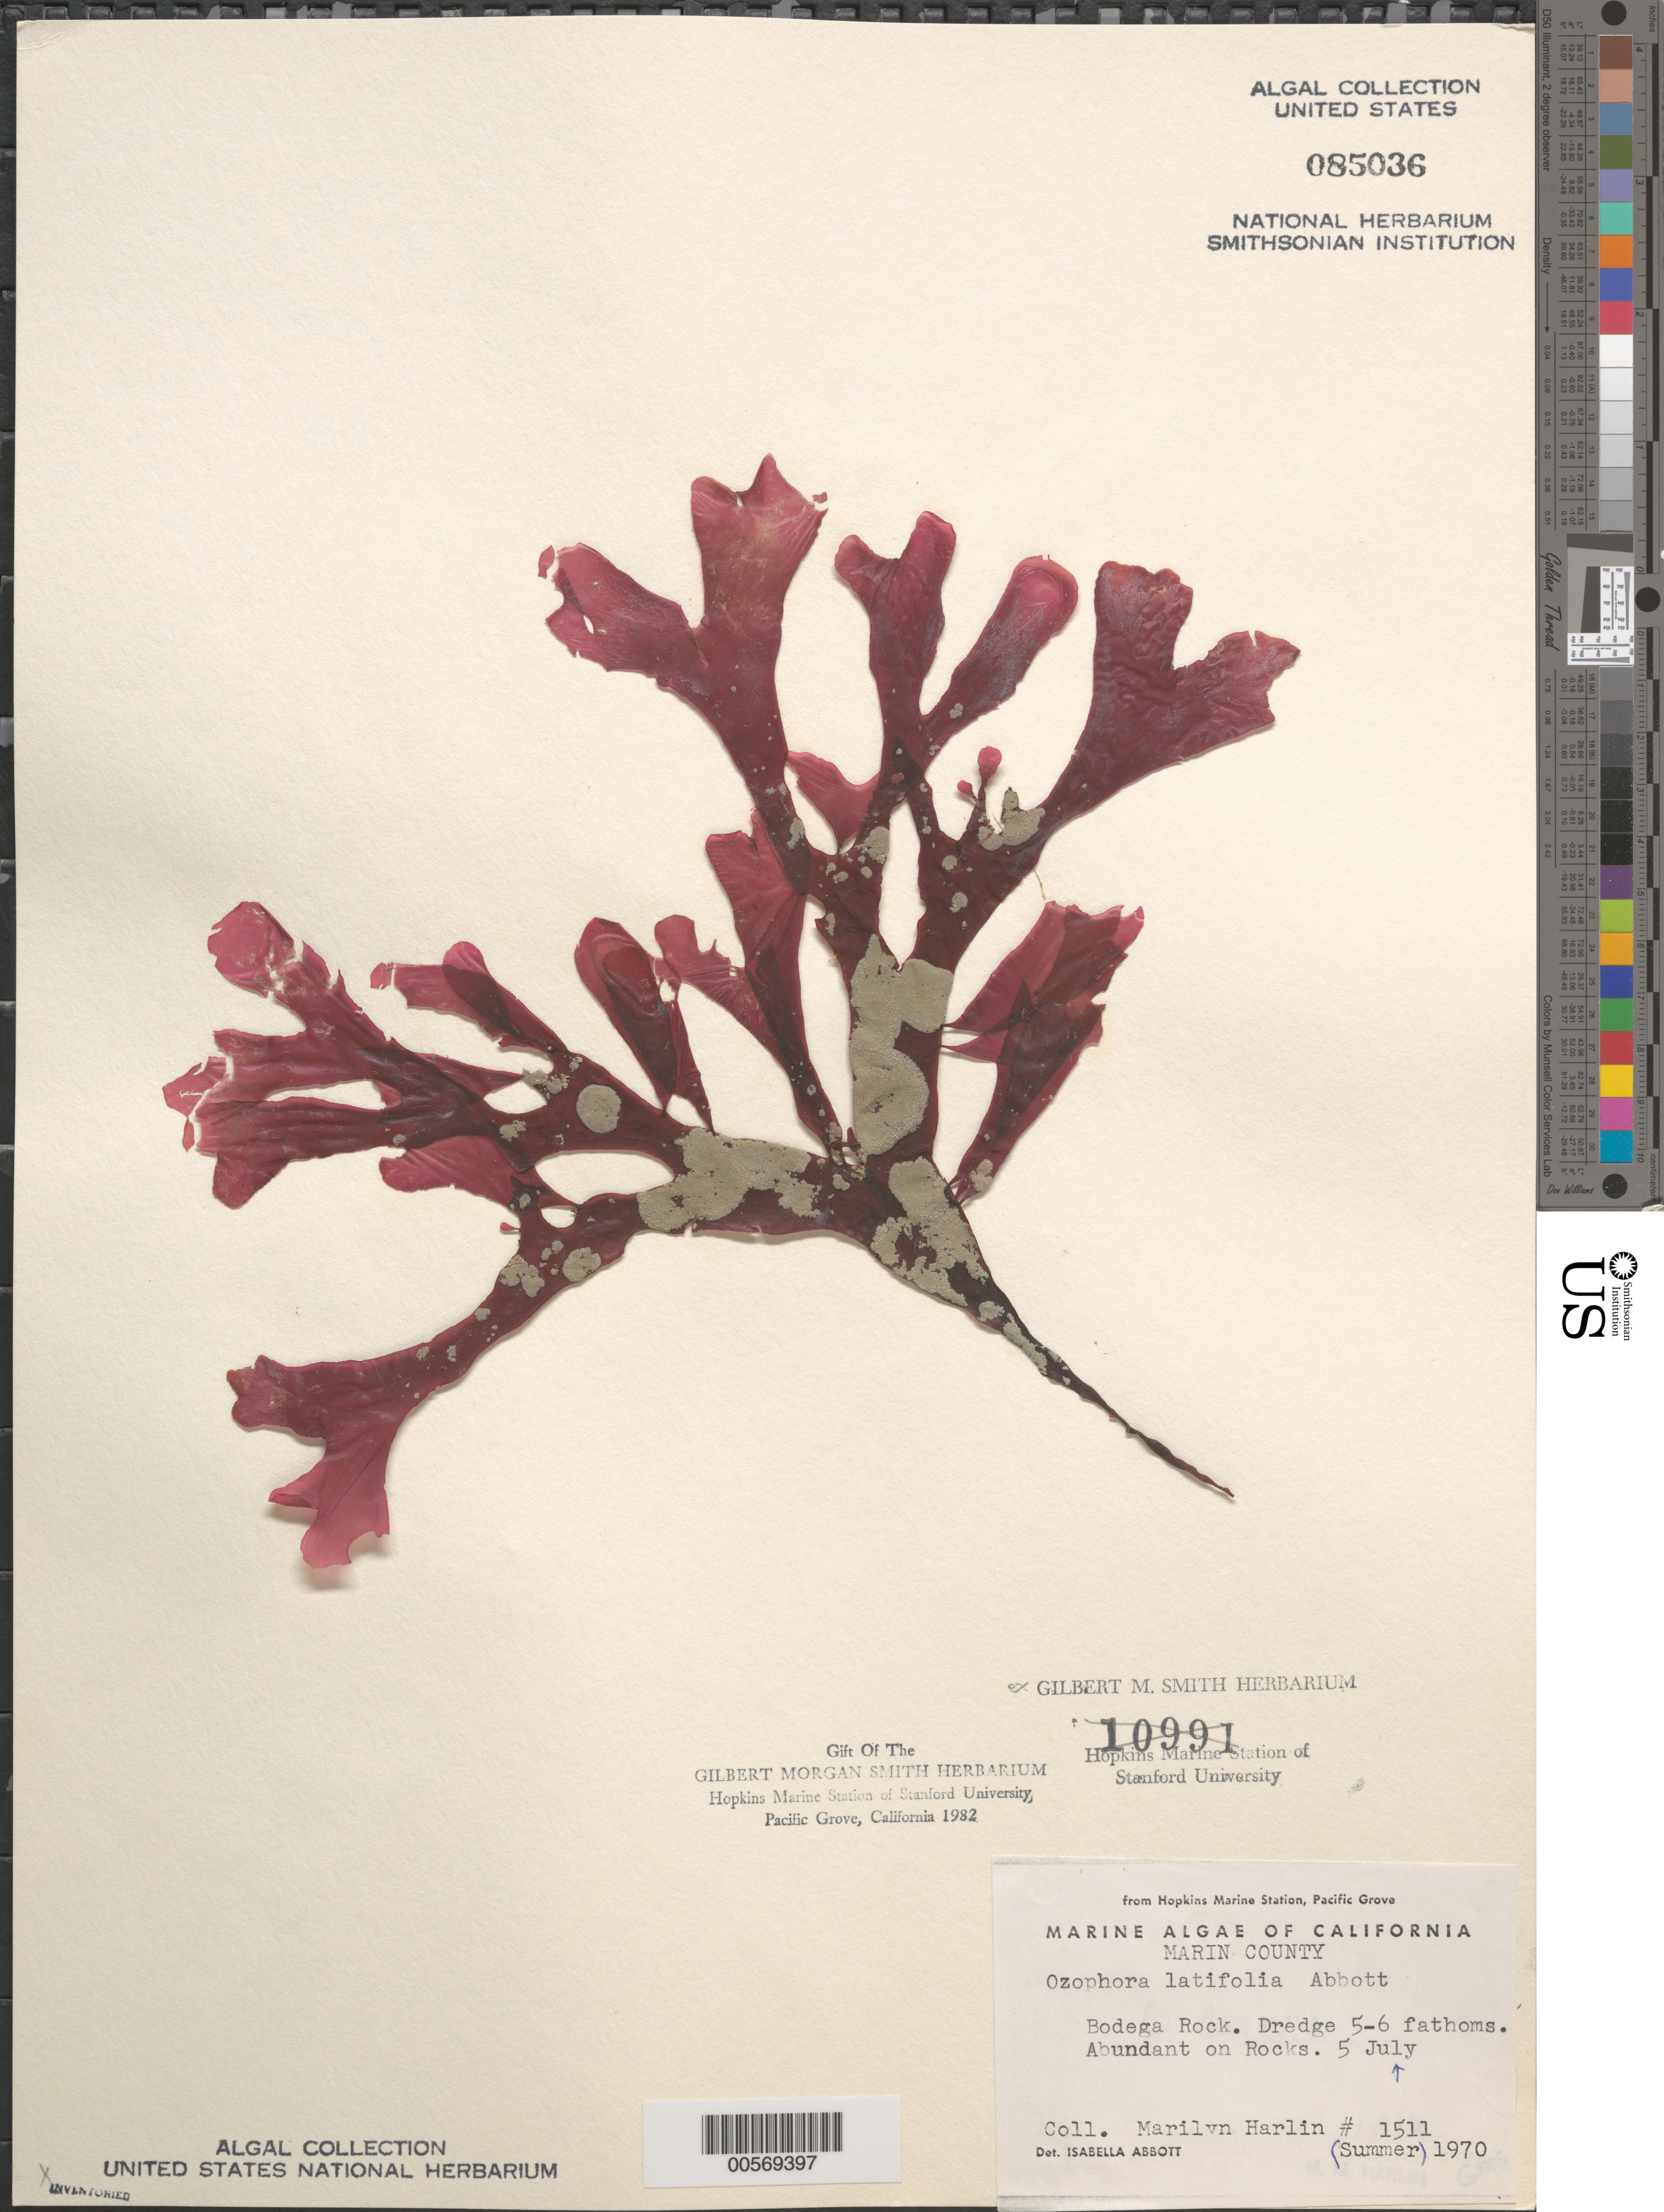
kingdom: Plantae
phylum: Rhodophyta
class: Florideophyceae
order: Gigartinales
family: Phyllophoraceae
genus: Ozophora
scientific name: Ozophora latifolia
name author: I.A. Abbott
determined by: Abbott, Isabella A.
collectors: M. Harlin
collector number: IAA 1511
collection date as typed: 05 Jul 1970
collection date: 1970-07-05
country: United States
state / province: California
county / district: Marin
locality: Bodega Rock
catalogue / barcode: US 85036